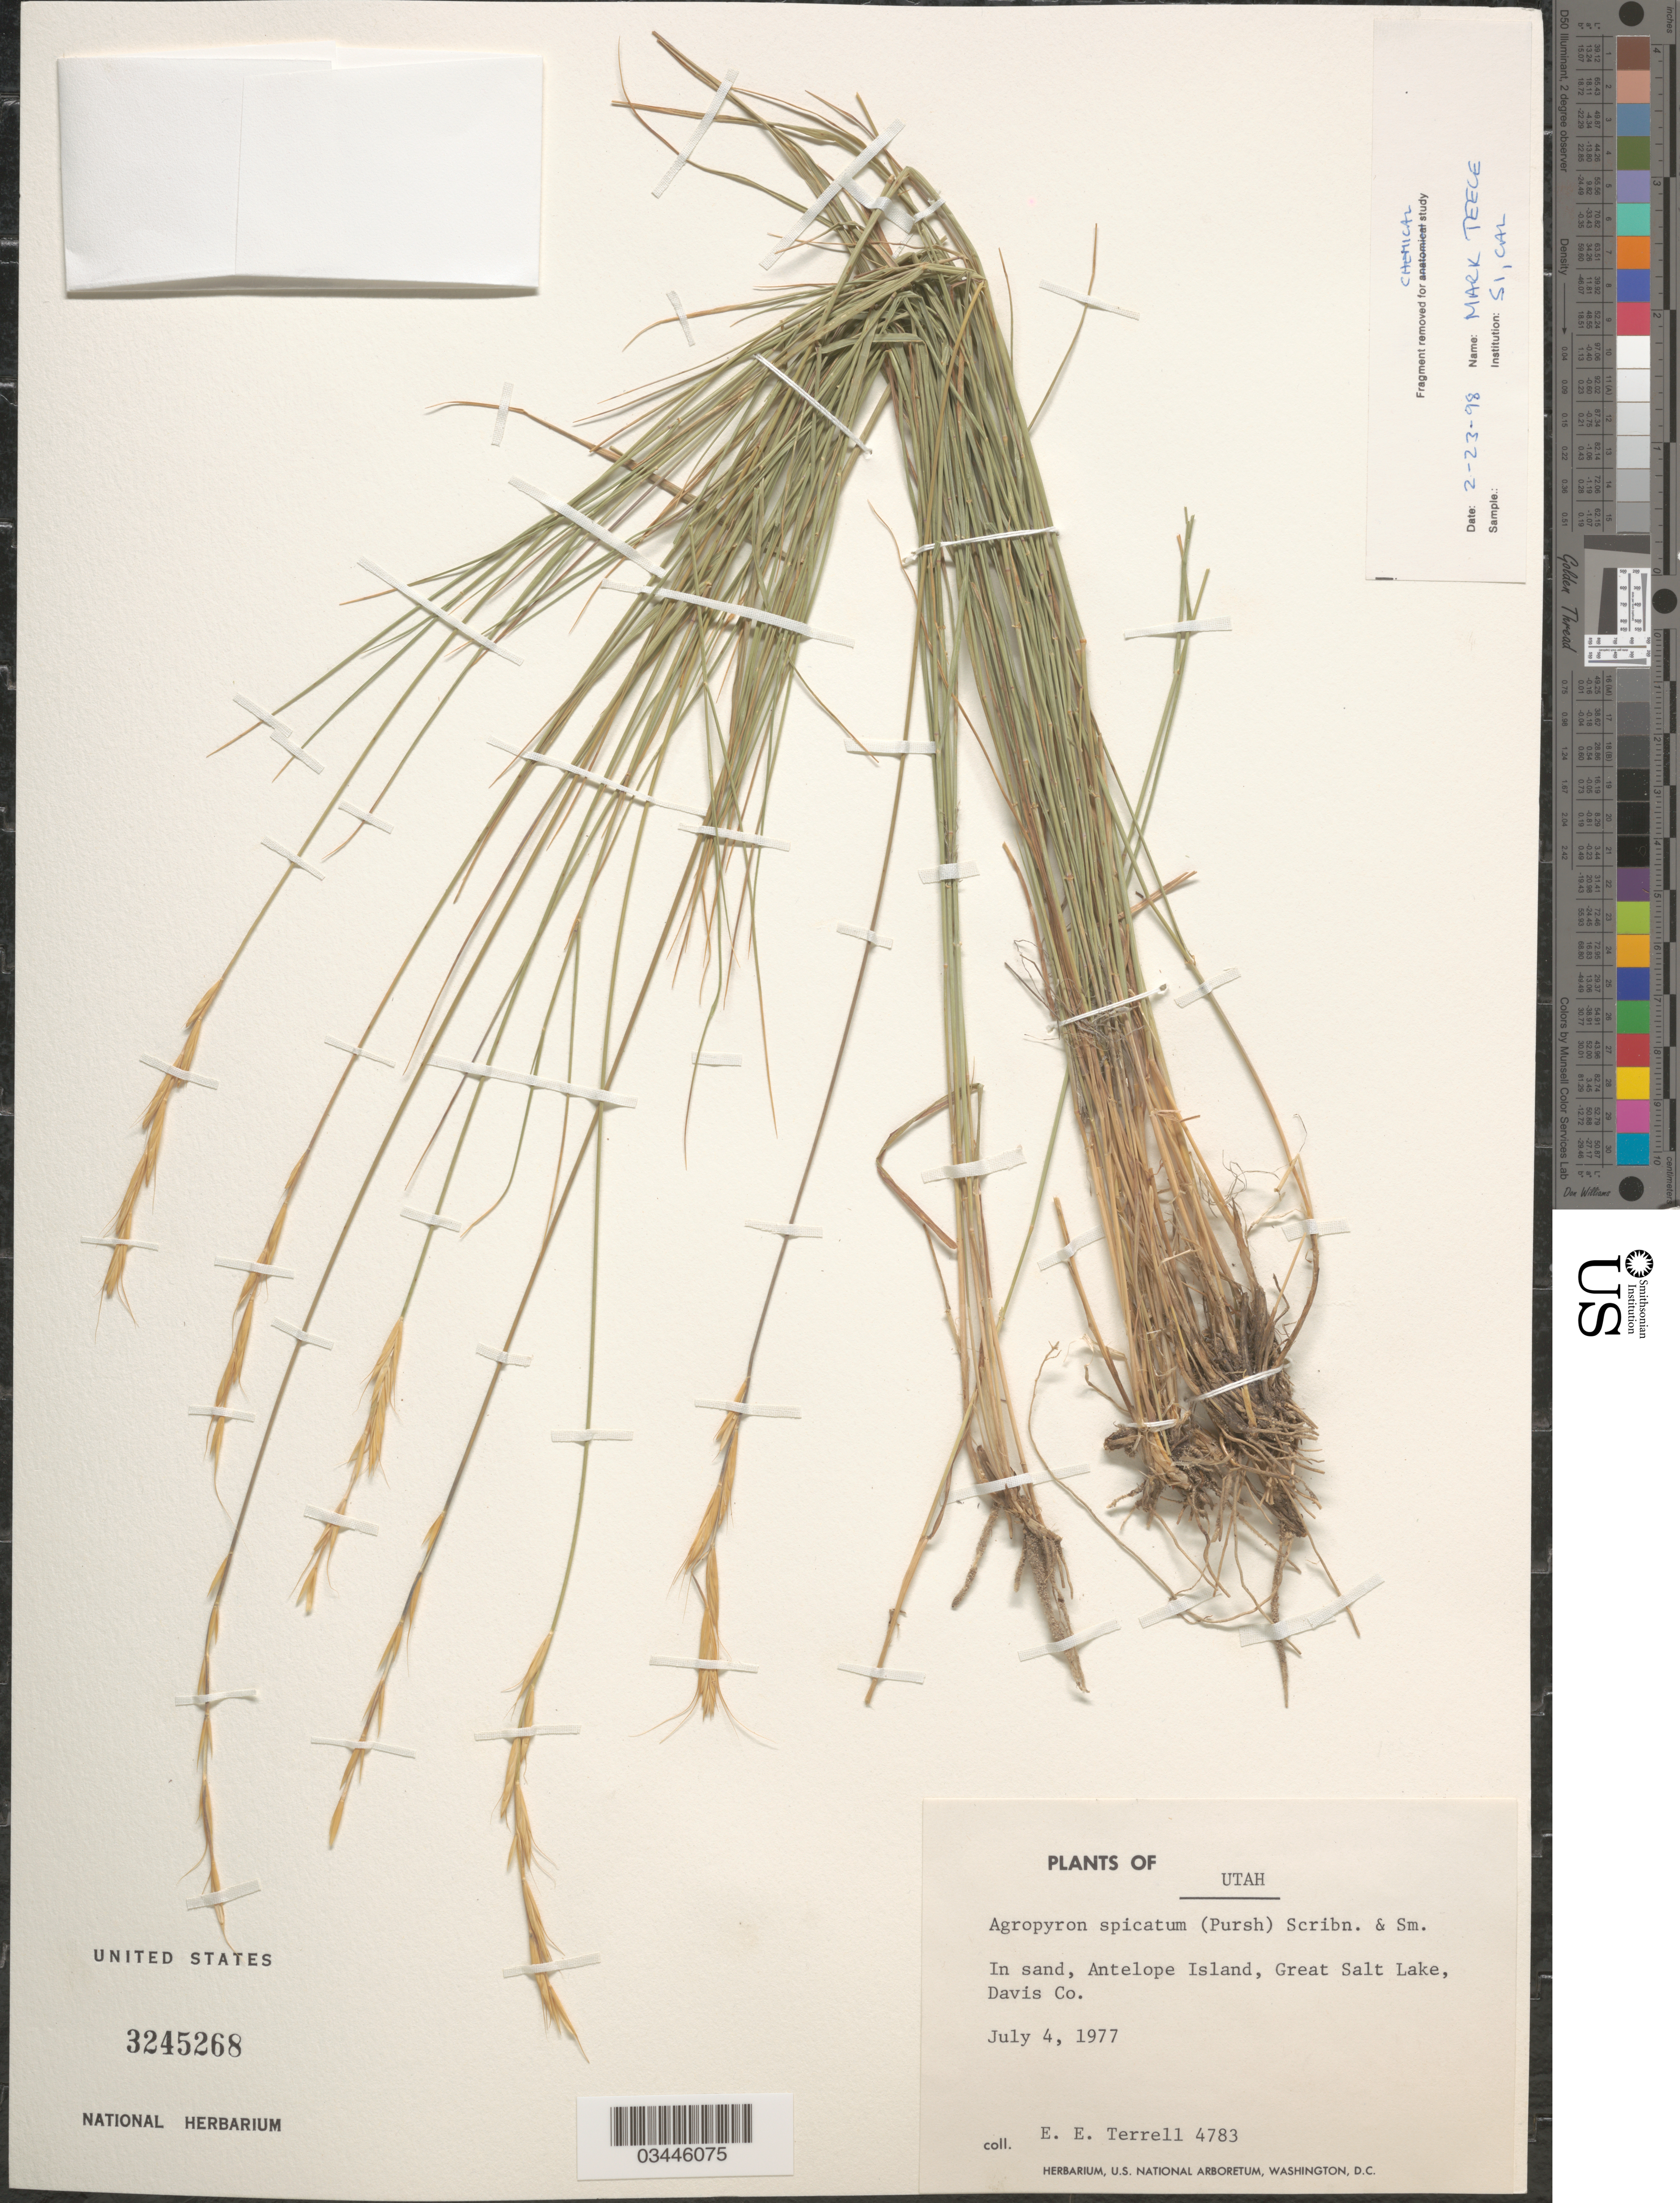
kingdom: Plantae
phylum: Tracheophyta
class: Liliopsida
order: Poales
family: Poaceae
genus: Pseudoroegneria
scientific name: Pseudoroegneria spicata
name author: (Pursh) Á. Löve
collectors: E. E. Terrell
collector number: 4783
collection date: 1977-07-04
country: United States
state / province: Utah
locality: In sand, Antelope Island, Great Salt Lake, Davis Co.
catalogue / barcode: US 3245268